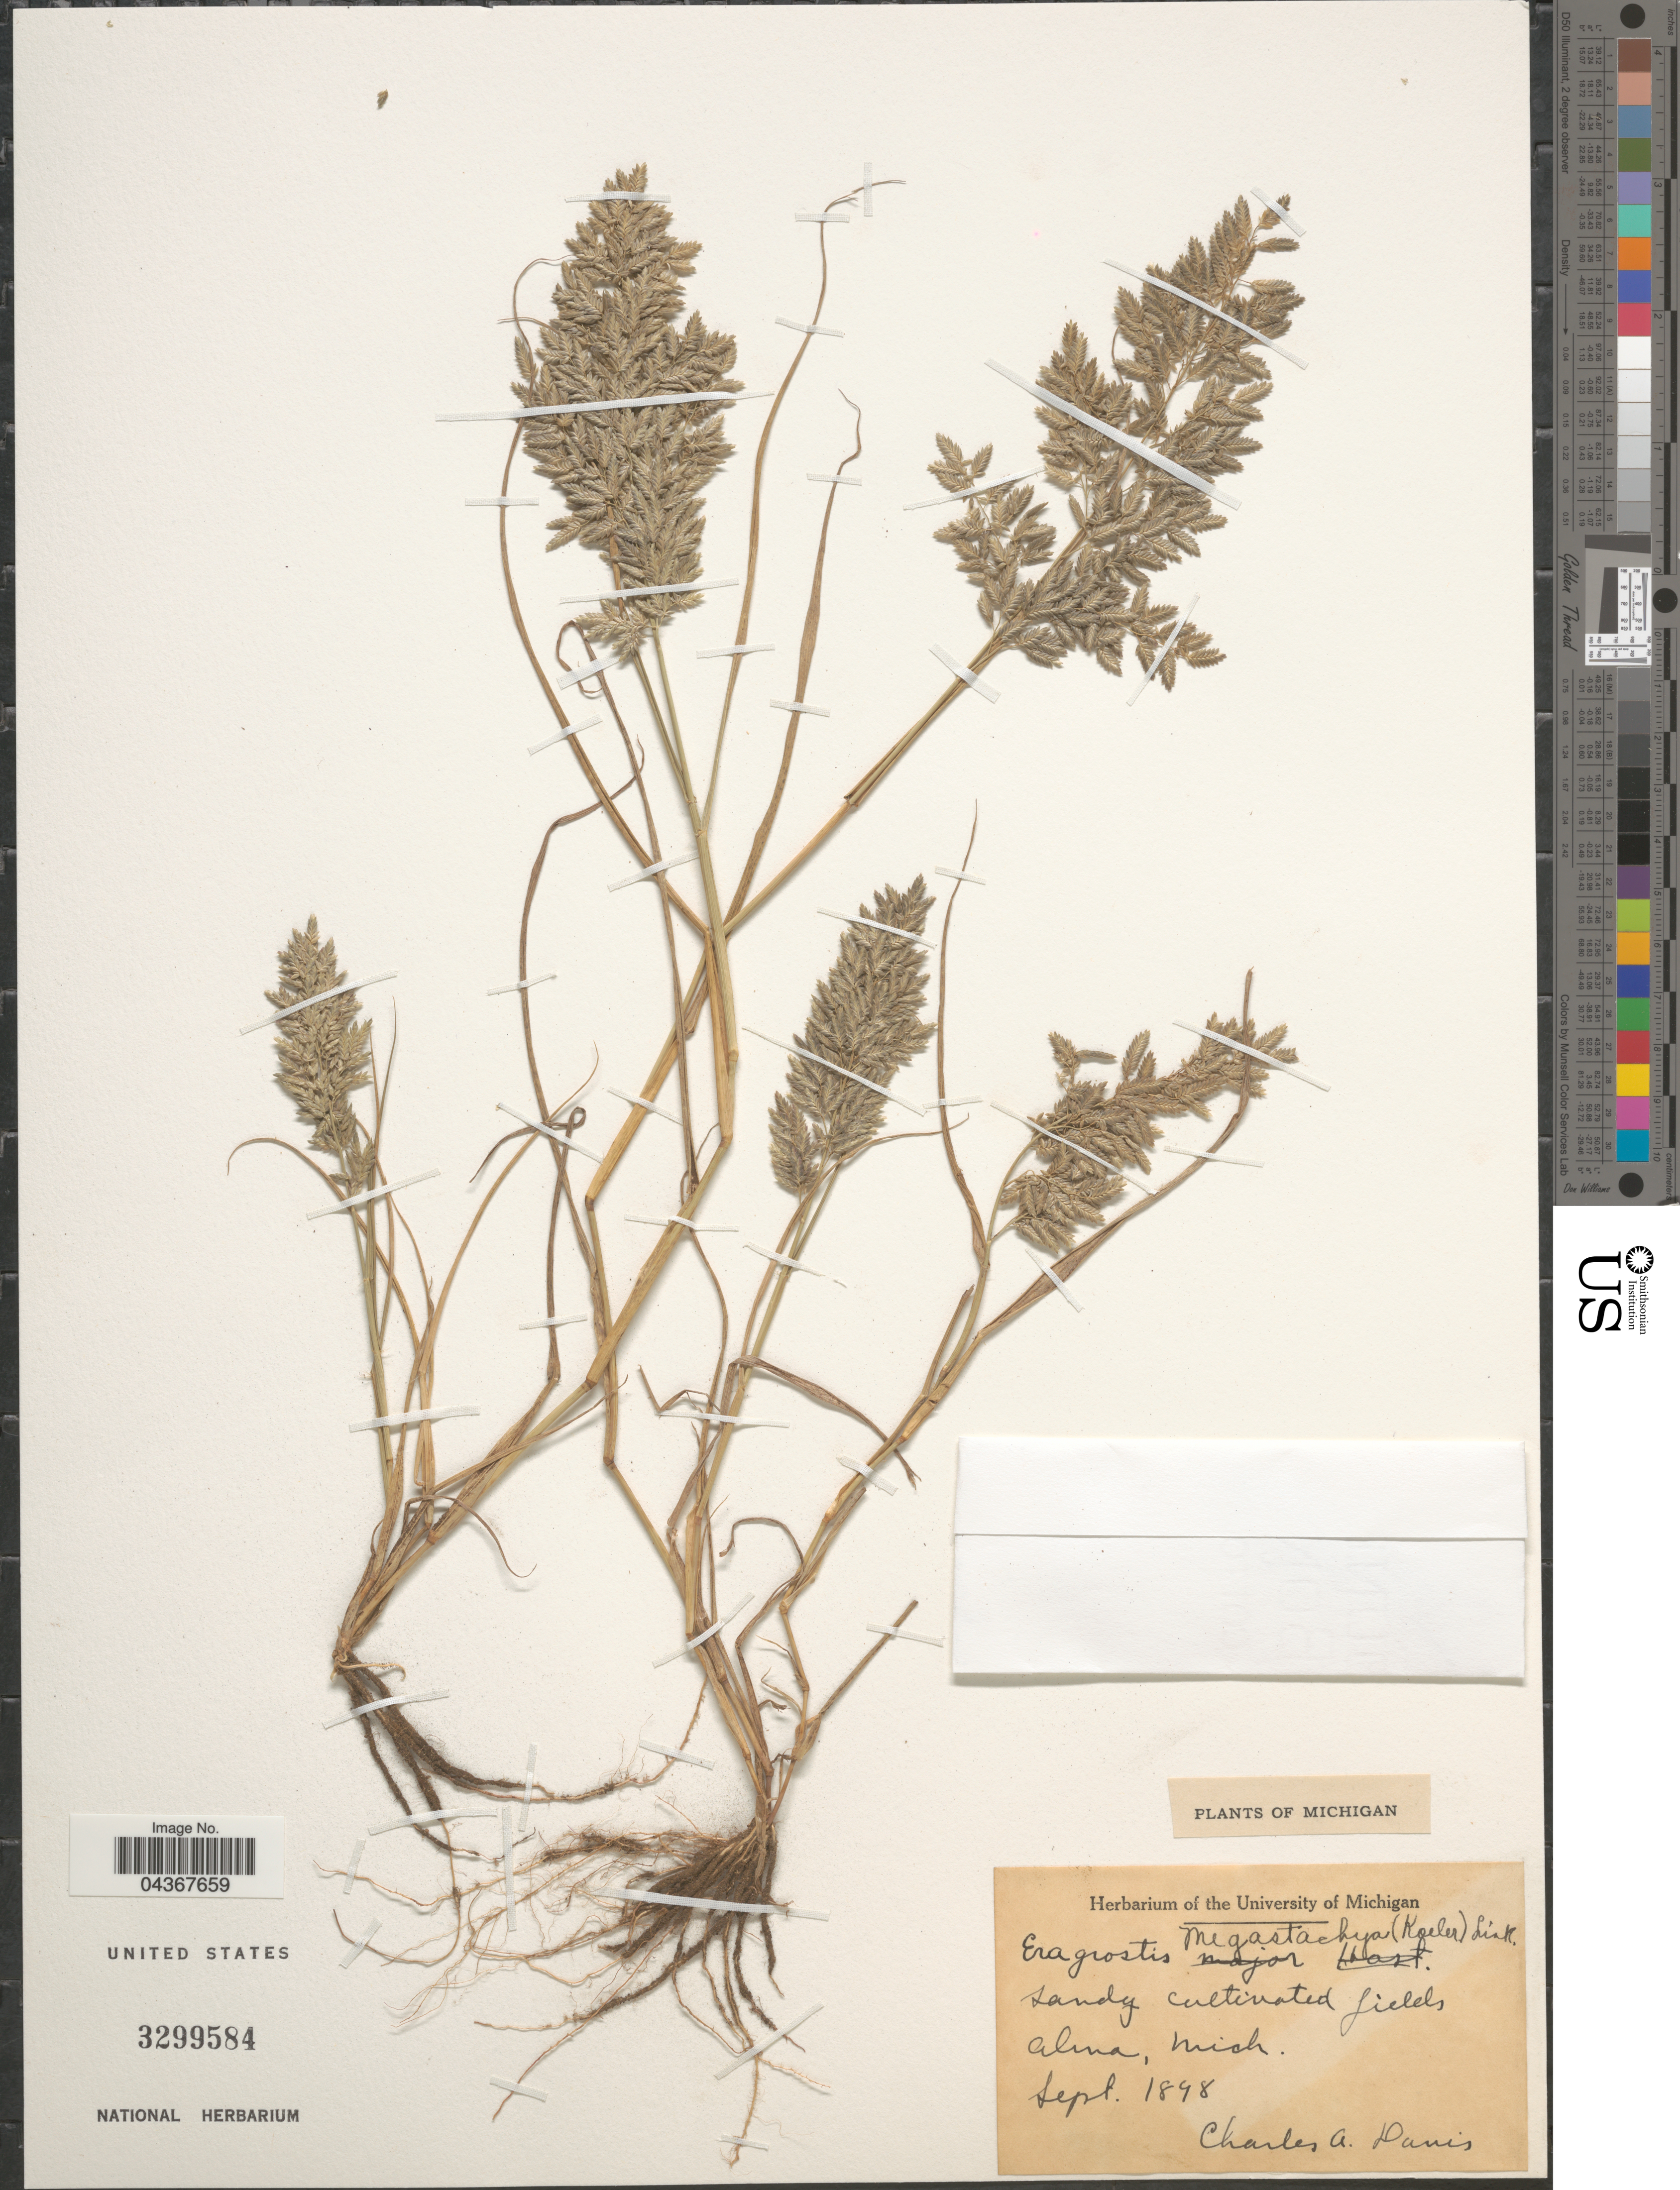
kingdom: Plantae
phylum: Tracheophyta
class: Liliopsida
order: Poales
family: Poaceae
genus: Eragrostis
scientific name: Eragrostis cilianensis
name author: (Bellardi) Vignolo ex Janch.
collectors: C. Davis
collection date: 1898-09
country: United States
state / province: Michigan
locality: Alina.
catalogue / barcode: US 3299584